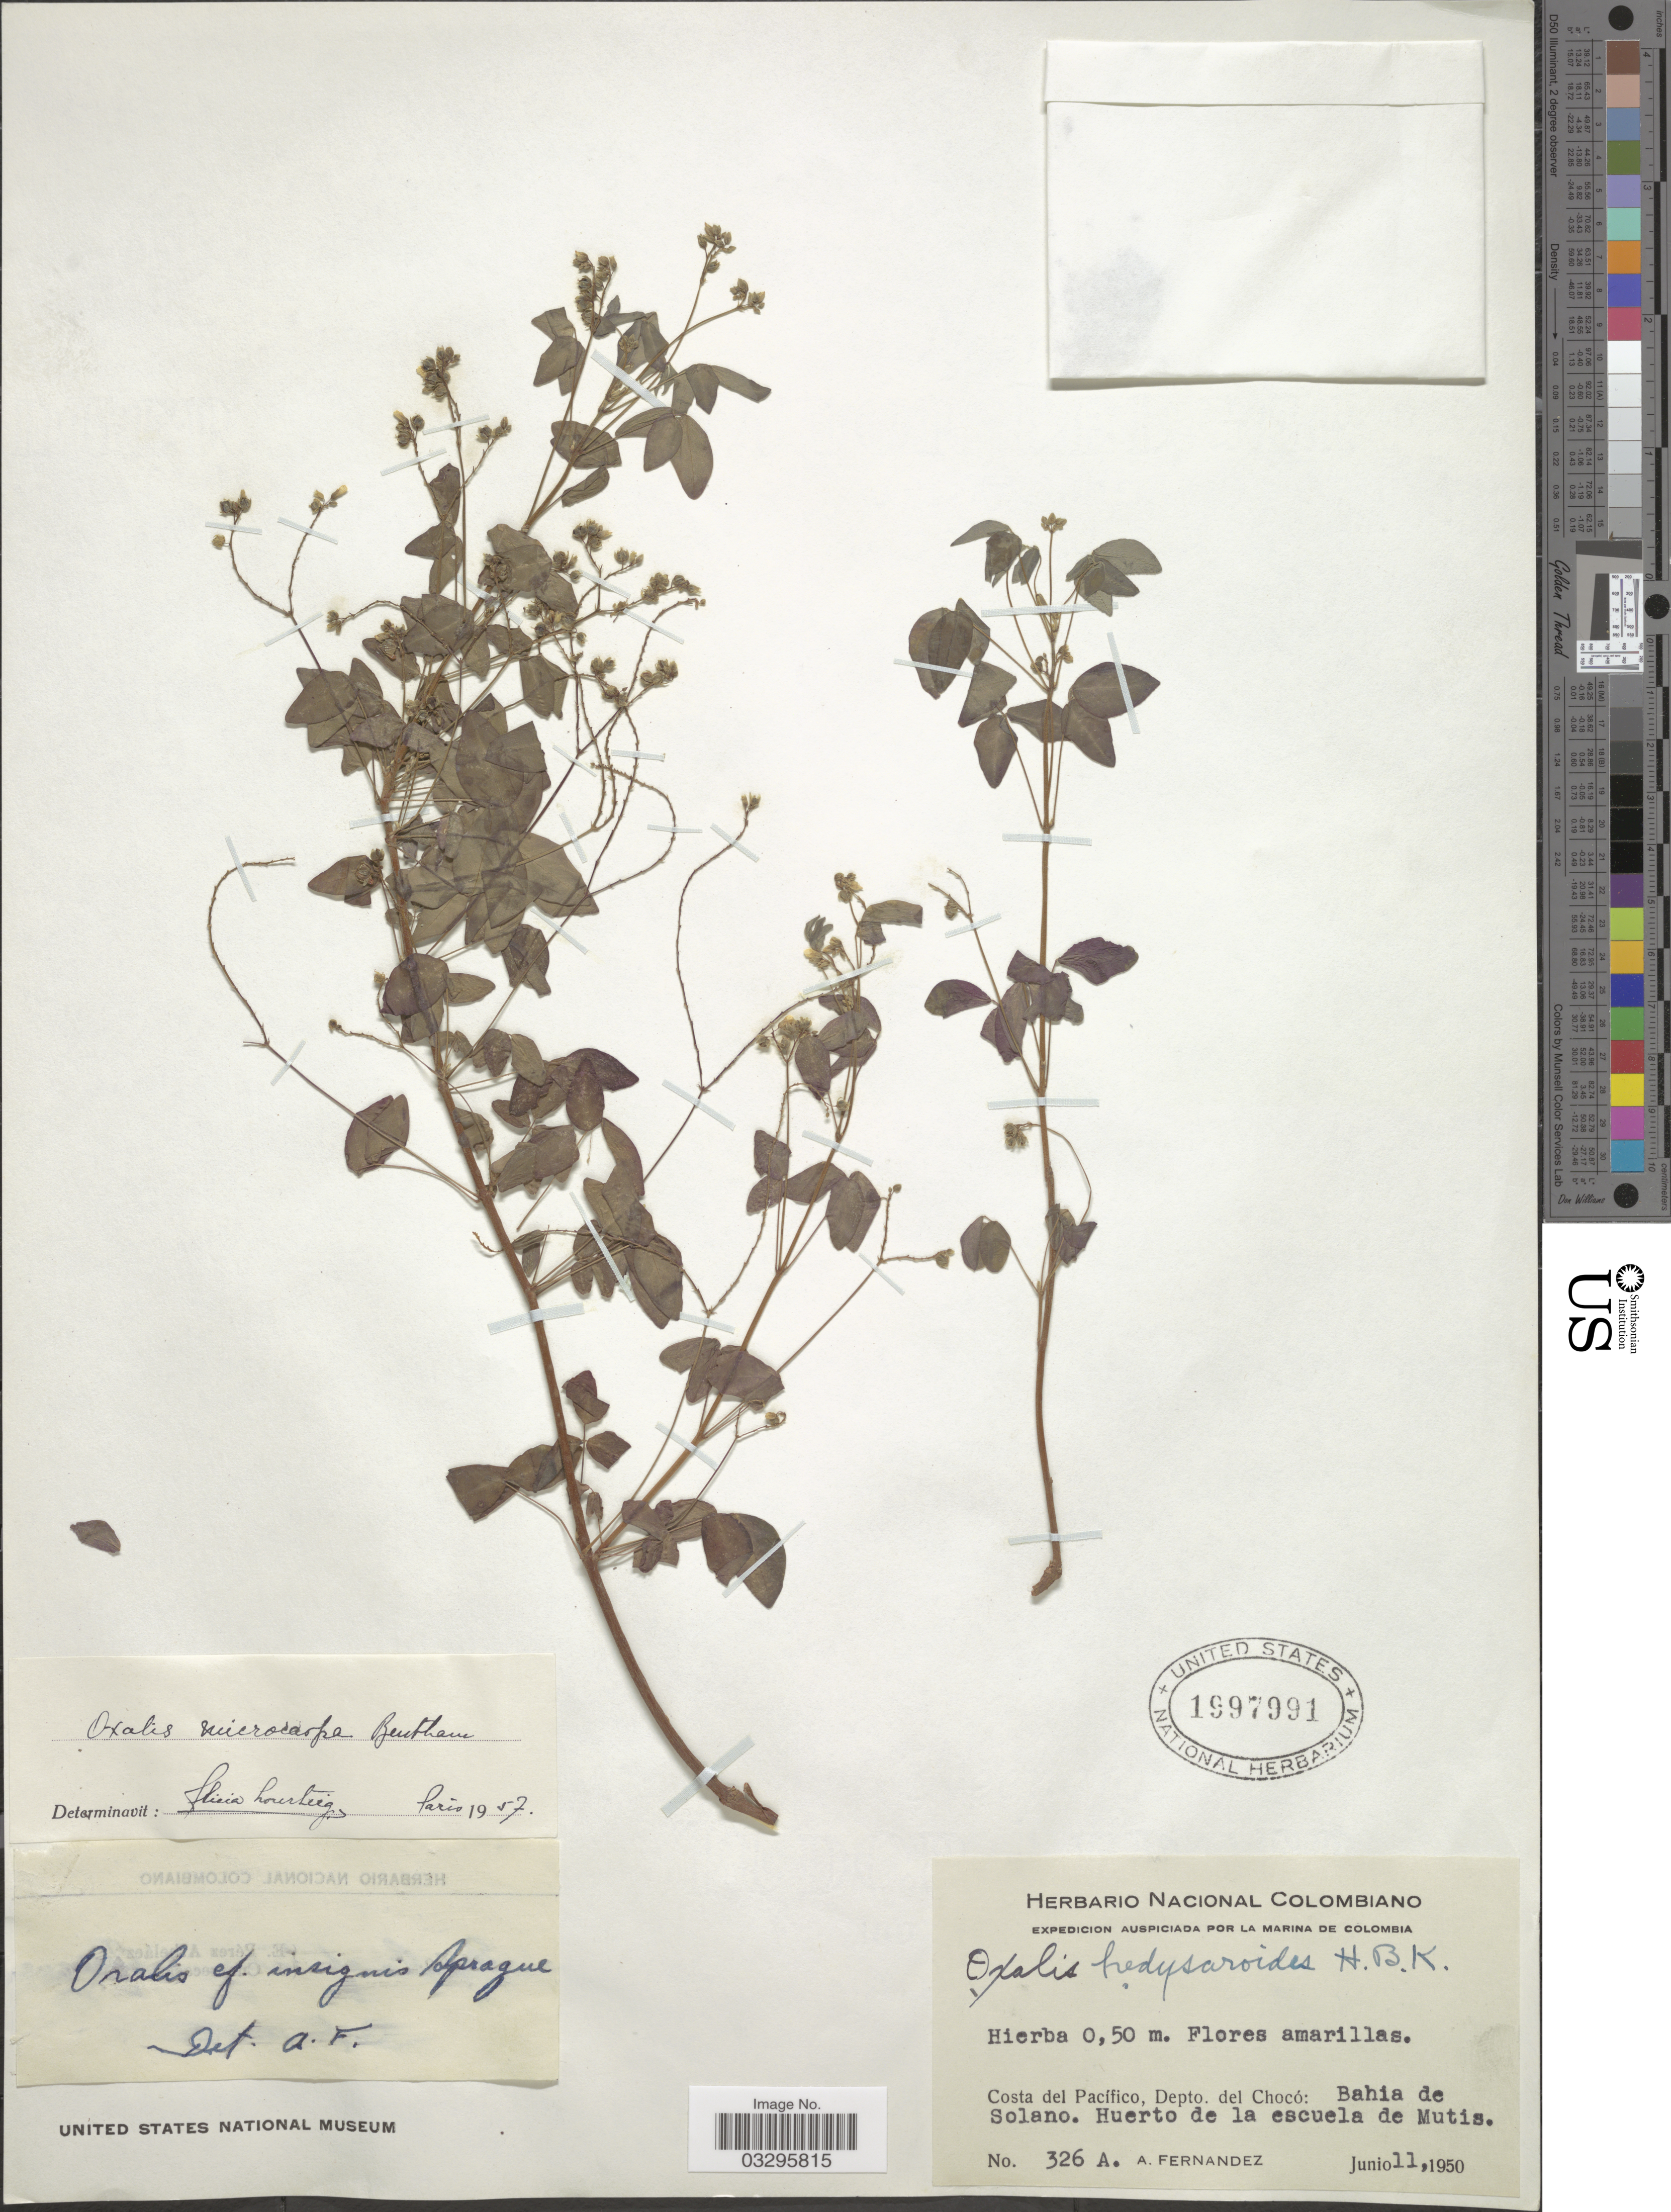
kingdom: Plantae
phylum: Tracheophyta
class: Magnoliopsida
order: Oxalidales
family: Oxalidaceae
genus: Oxalis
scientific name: Oxalis microcarpa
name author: Benth.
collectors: A. Fernandez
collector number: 326 A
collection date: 1950-06-11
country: Colombia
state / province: Chocó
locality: Costa del Pacifico, Dept. del Chocó: Bahia de Solano. Huerto de la escuela de Mutis.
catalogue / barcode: US 1997991